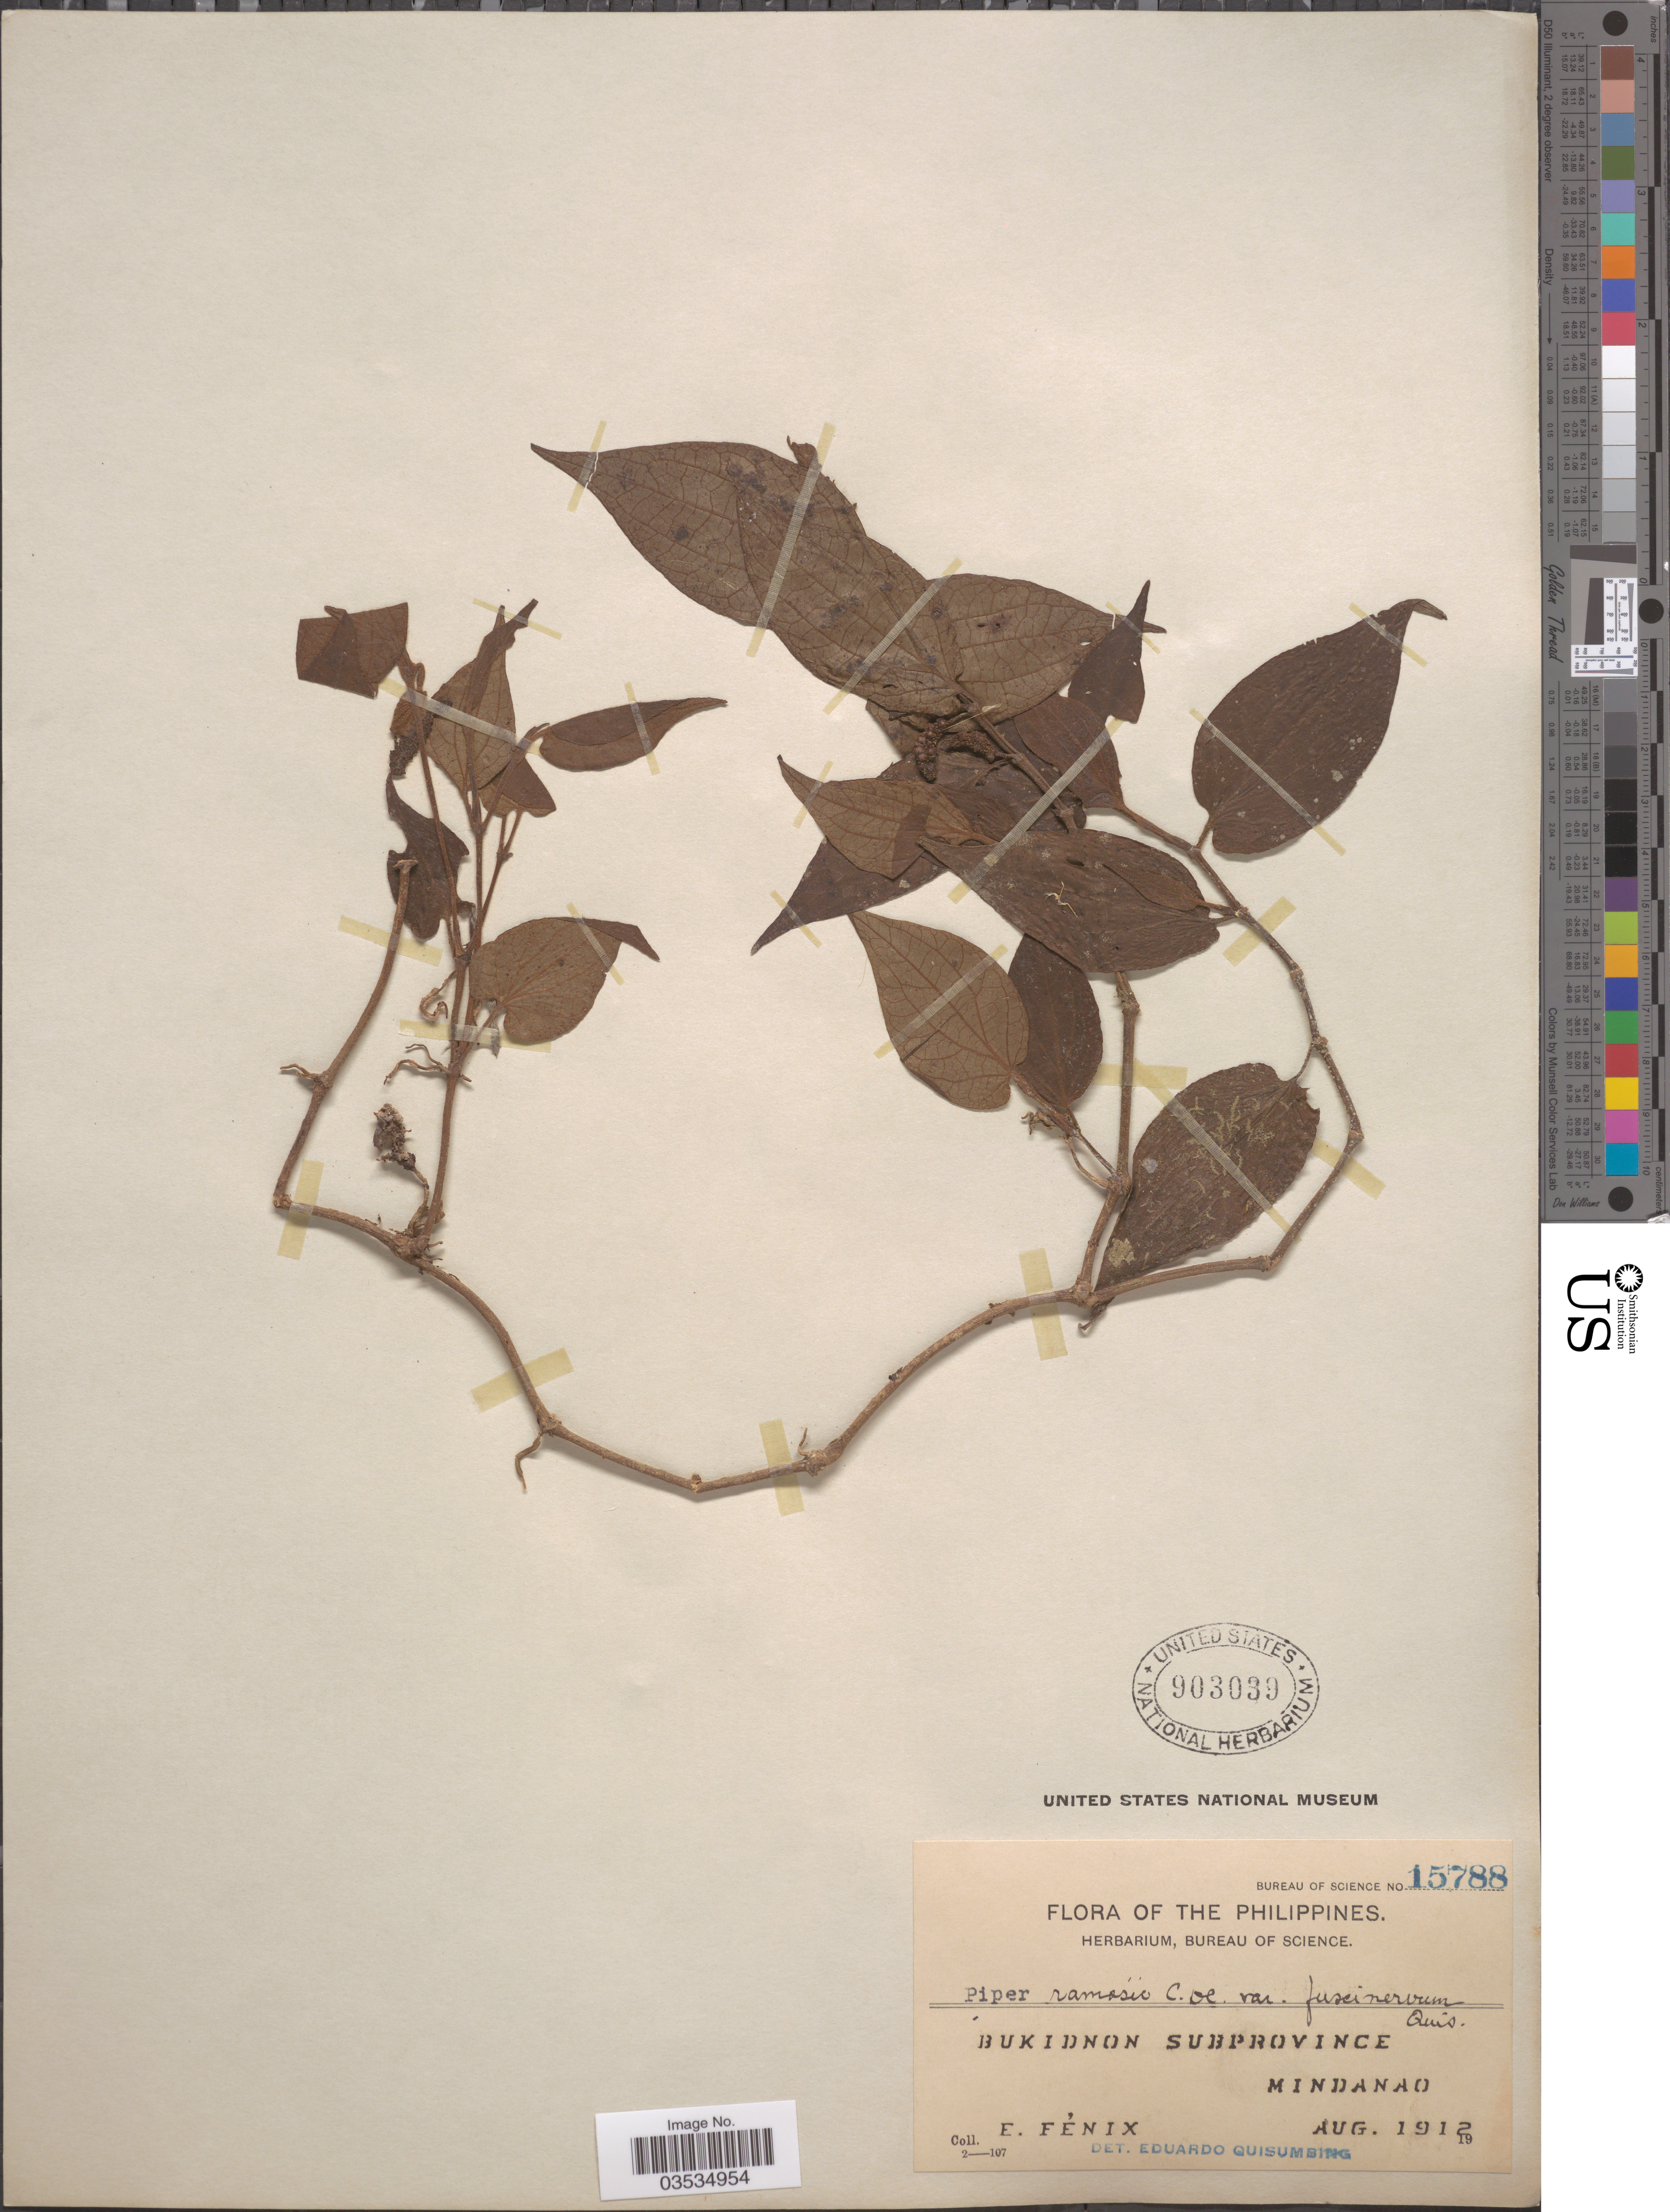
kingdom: Plantae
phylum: Tracheophyta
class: Magnoliopsida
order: Piperales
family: Piperaceae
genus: Piper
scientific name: Piper ramosii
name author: C. DC.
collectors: E. Fénix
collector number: Bureau of Science 15788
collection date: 1912-08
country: Philippines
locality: Bukidnon Subprovince. Mindanao.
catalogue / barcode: US 903039